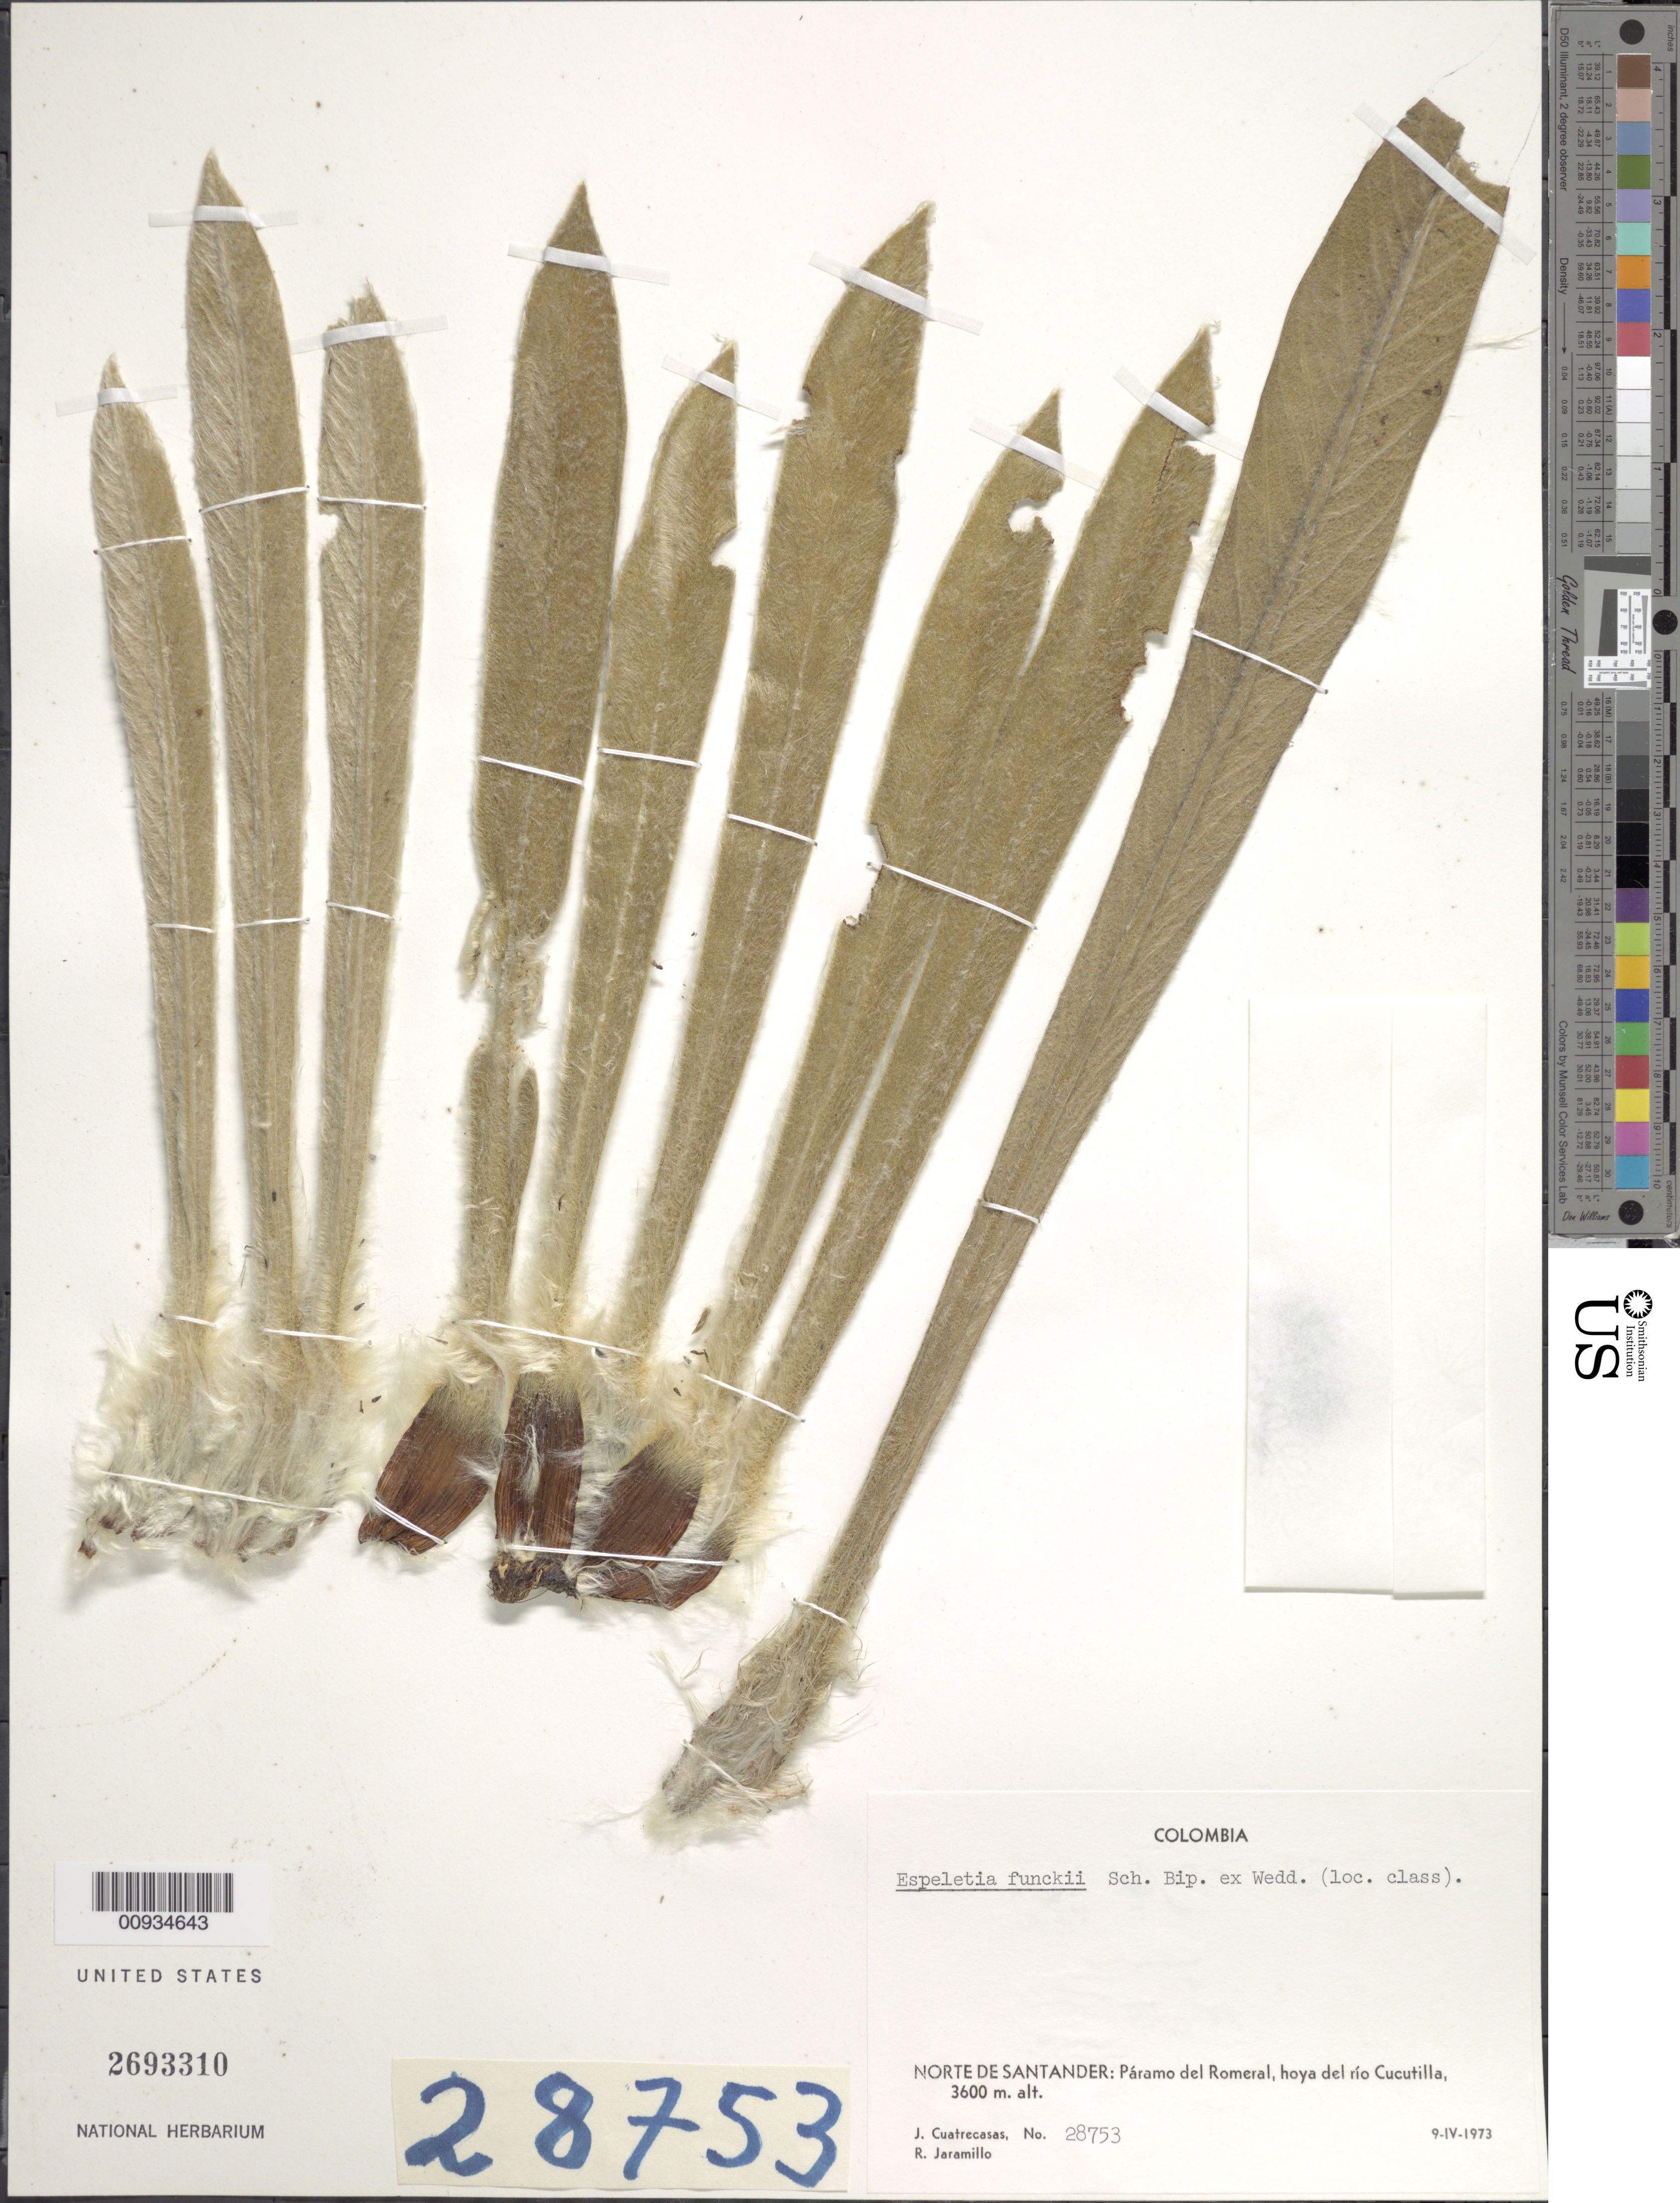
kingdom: Plantae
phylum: Tracheophyta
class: Magnoliopsida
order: Asterales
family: Asteraceae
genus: Espeletiopsis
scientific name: Espeletiopsis funckii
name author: (Sch. Bip. ex Wedd.) Cuatrec.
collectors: J. Cuatrecasas & R. Jaramillo M.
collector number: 28753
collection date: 1973-04-09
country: Colombia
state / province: Norte de Santander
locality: Norte de Santander: Paramo del Romeral, hjoya del rio Cucutilla,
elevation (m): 3600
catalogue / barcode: US 2693310